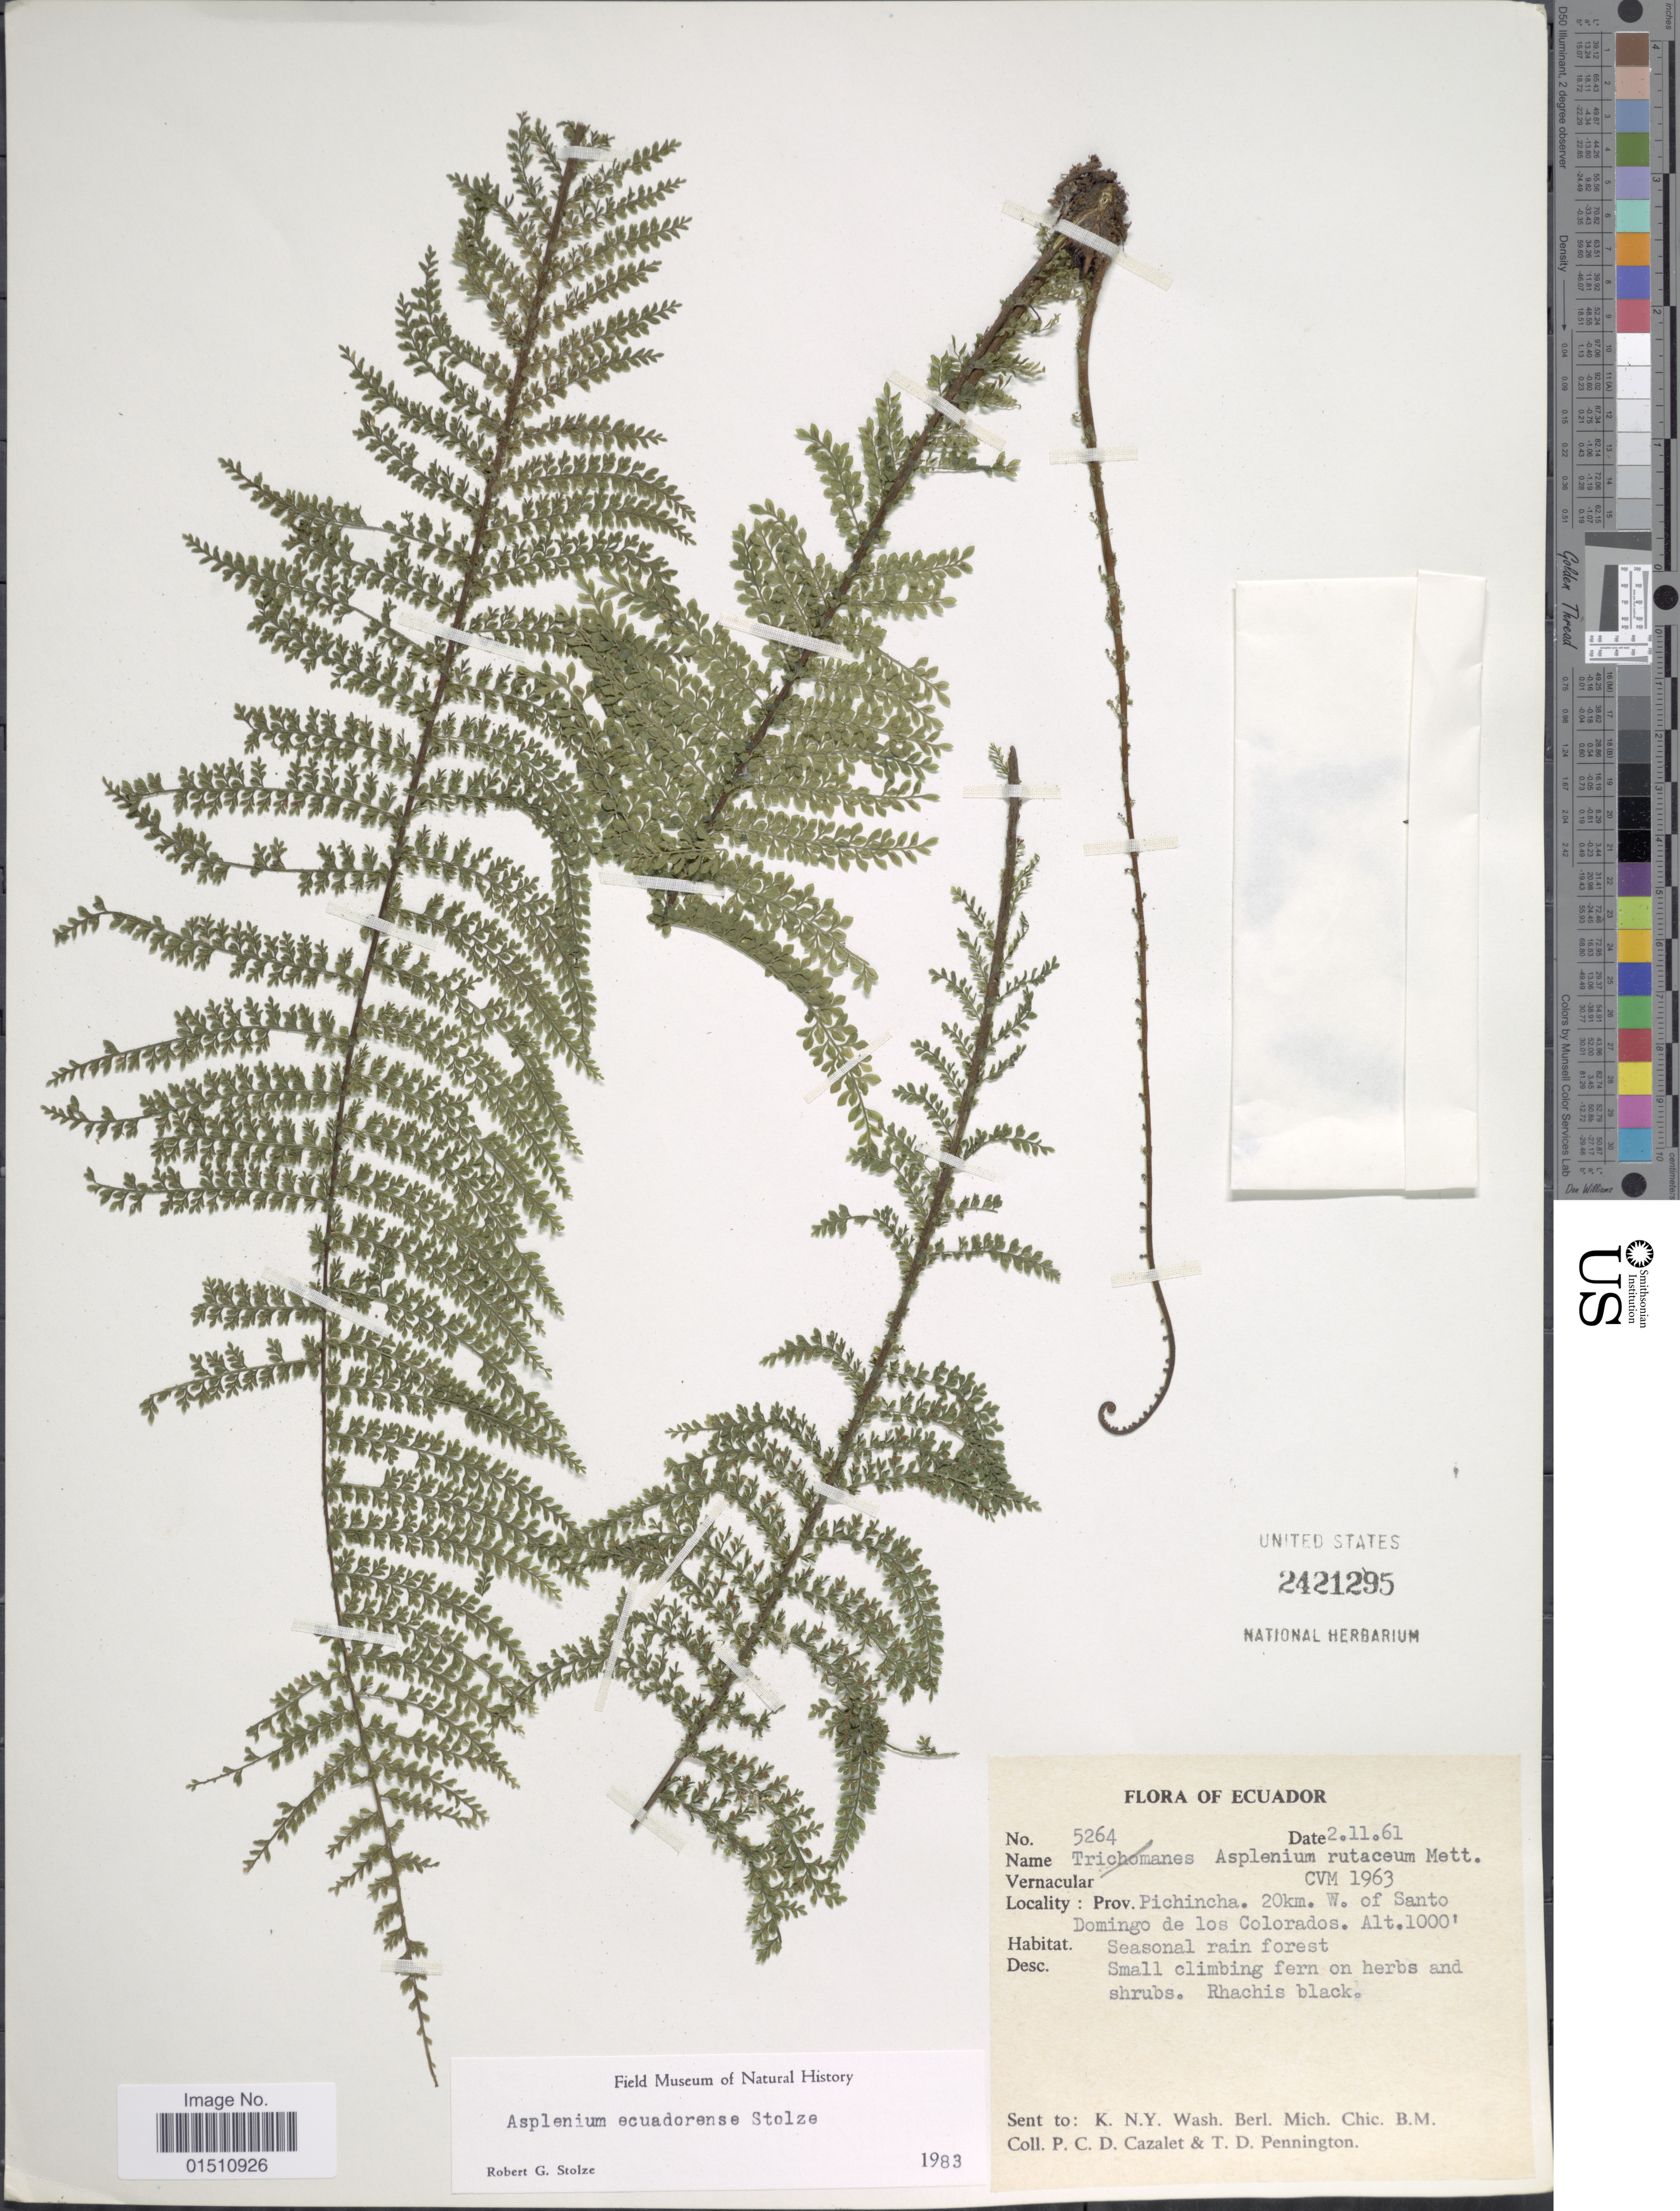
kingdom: Plantae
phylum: Tracheophyta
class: Polypodiopsida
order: Polypodiales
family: Aspleniaceae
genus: Asplenium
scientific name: Asplenium ecuadorense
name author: Stolze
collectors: P. C. D. Cazalet & T. D. Pennington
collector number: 5264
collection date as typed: Transcribed d/m/y: 2/11/61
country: Ecuador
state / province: Pichincha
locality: Ecuador, 20km. W. of Santo Domingo de los Colorados.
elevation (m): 305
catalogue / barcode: US 2421295